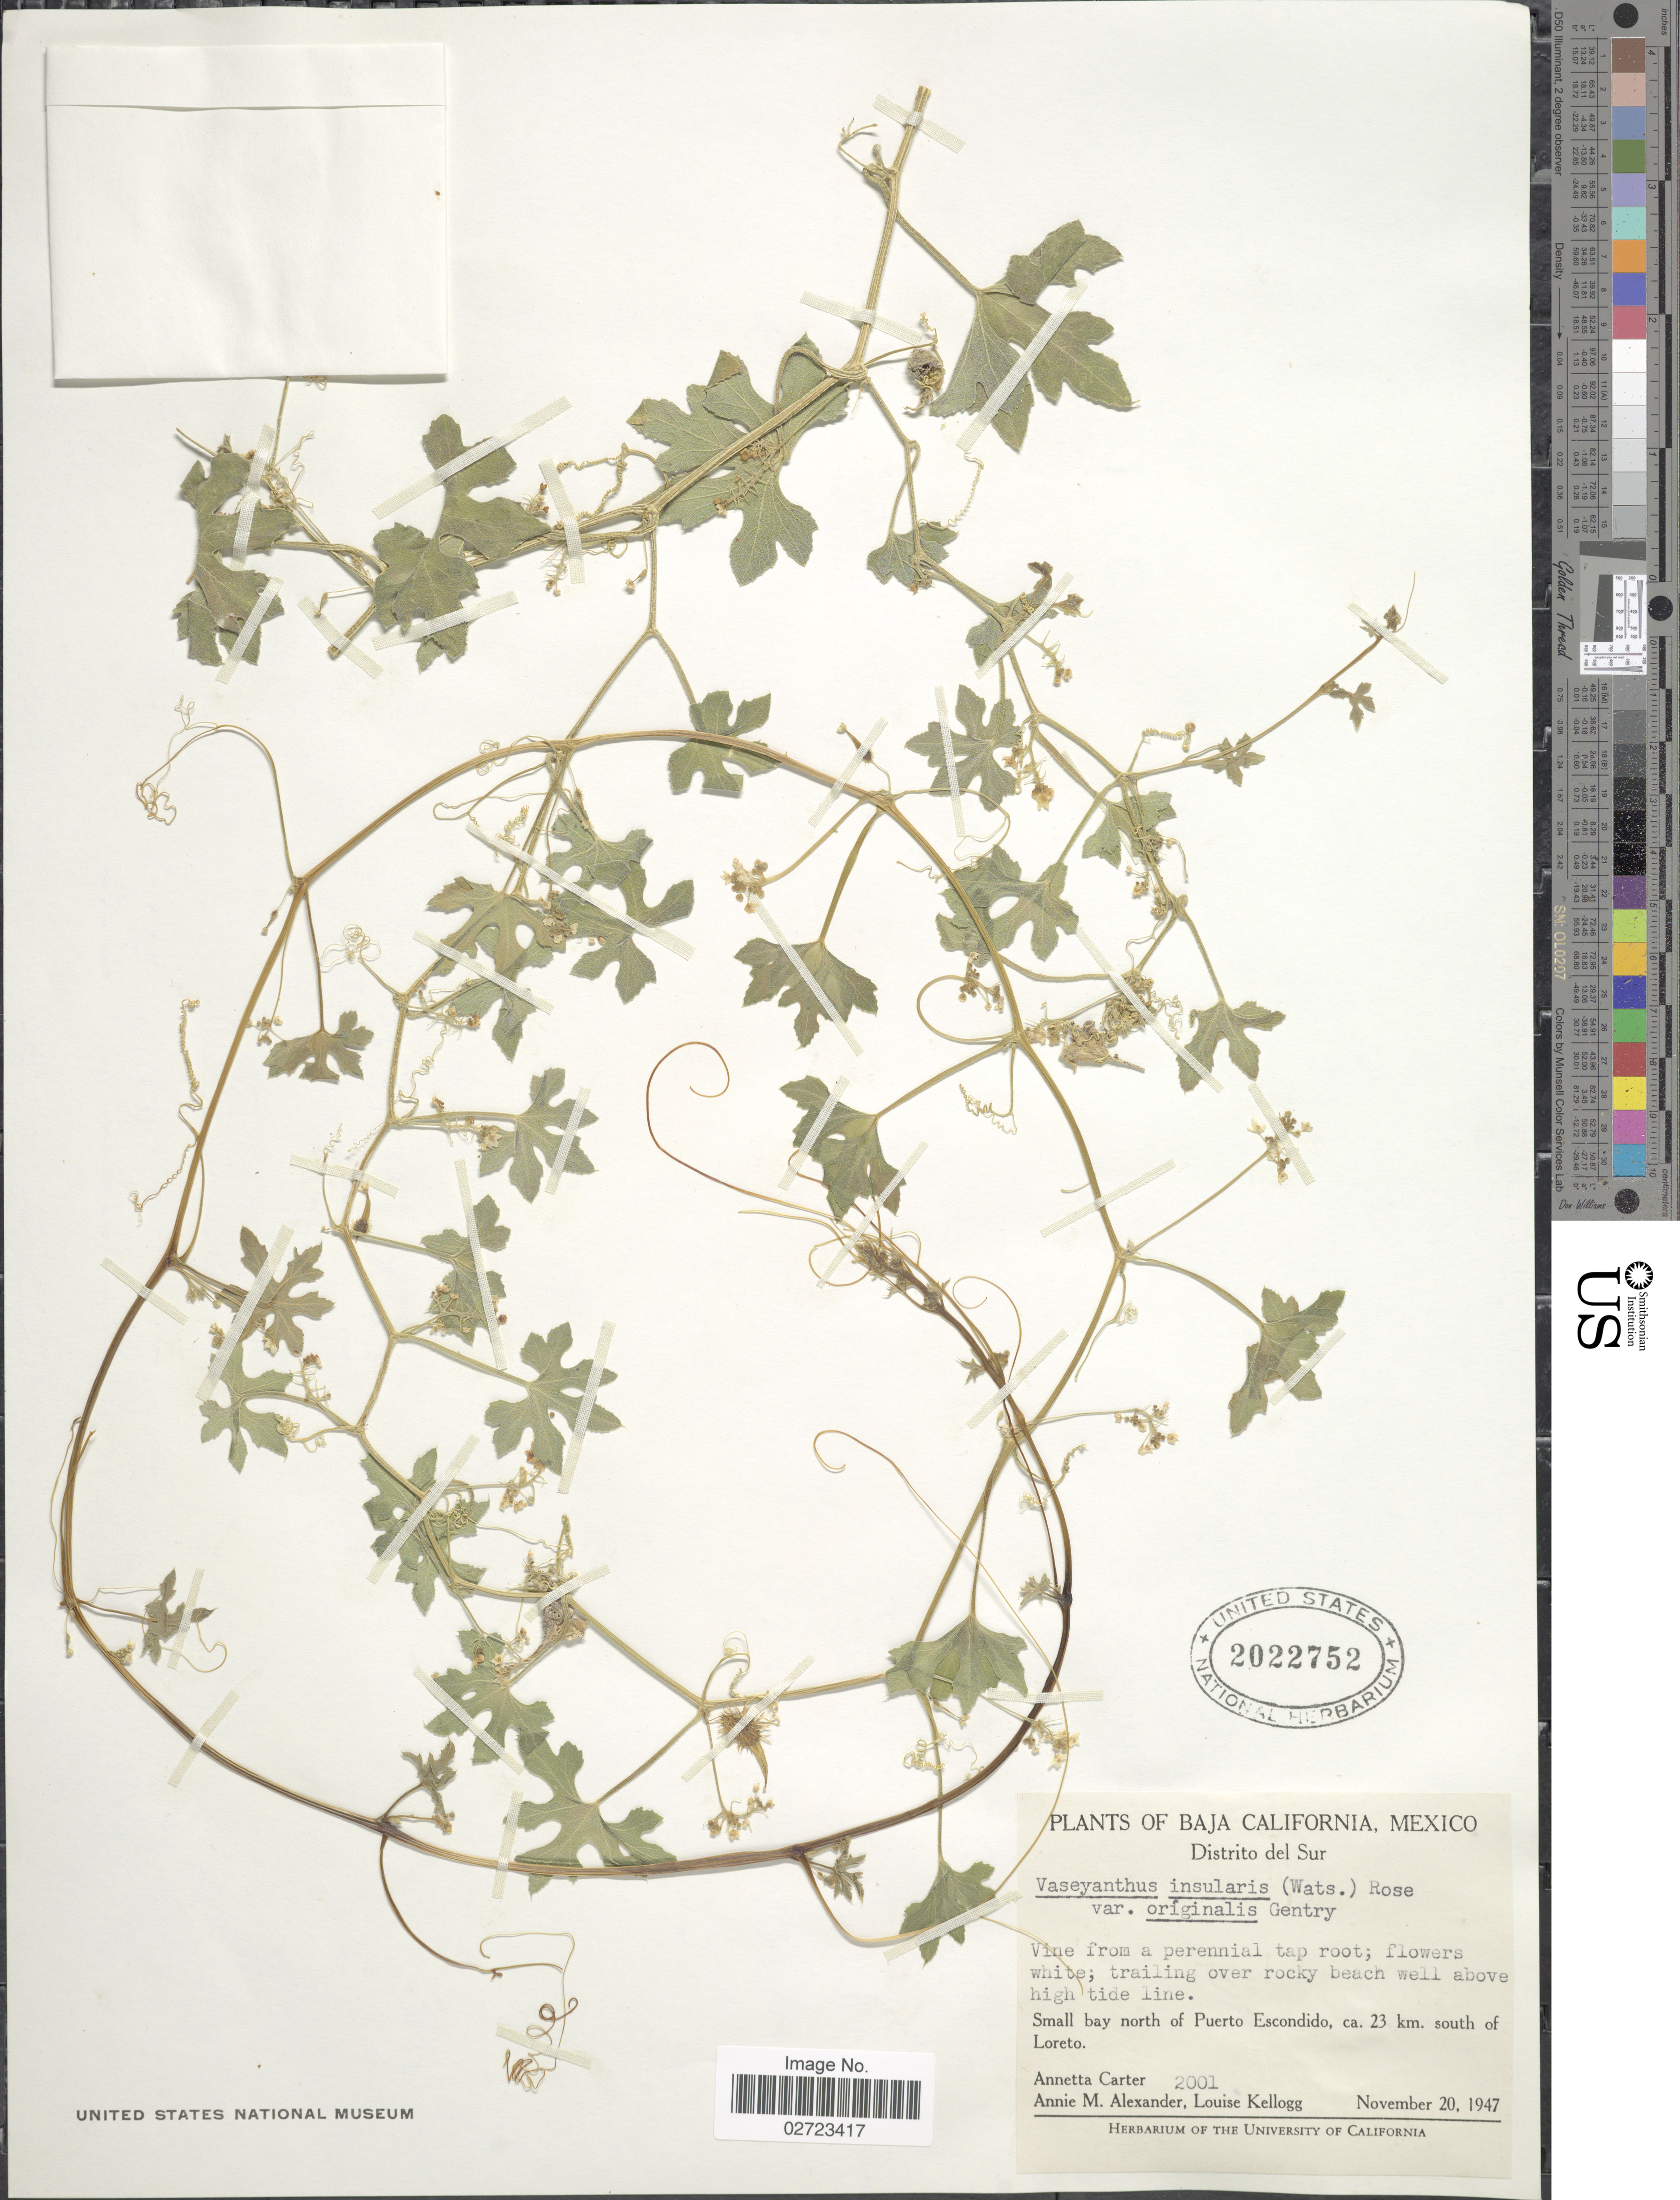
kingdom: Plantae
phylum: Tracheophyta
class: Magnoliopsida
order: Cucurbitales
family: Cucurbitaceae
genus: Echinopepon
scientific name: Echinopepon insularis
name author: S. Watson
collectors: A. Carter, A. M. Alexander & L. Kellogg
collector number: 2001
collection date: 1947-11-20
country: Mexico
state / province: Baja California Sur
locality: Trailing over beach well above high tide line, small bay north of Puerto Escondido, ca. 23 km. south of Loreto.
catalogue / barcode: US 2022752